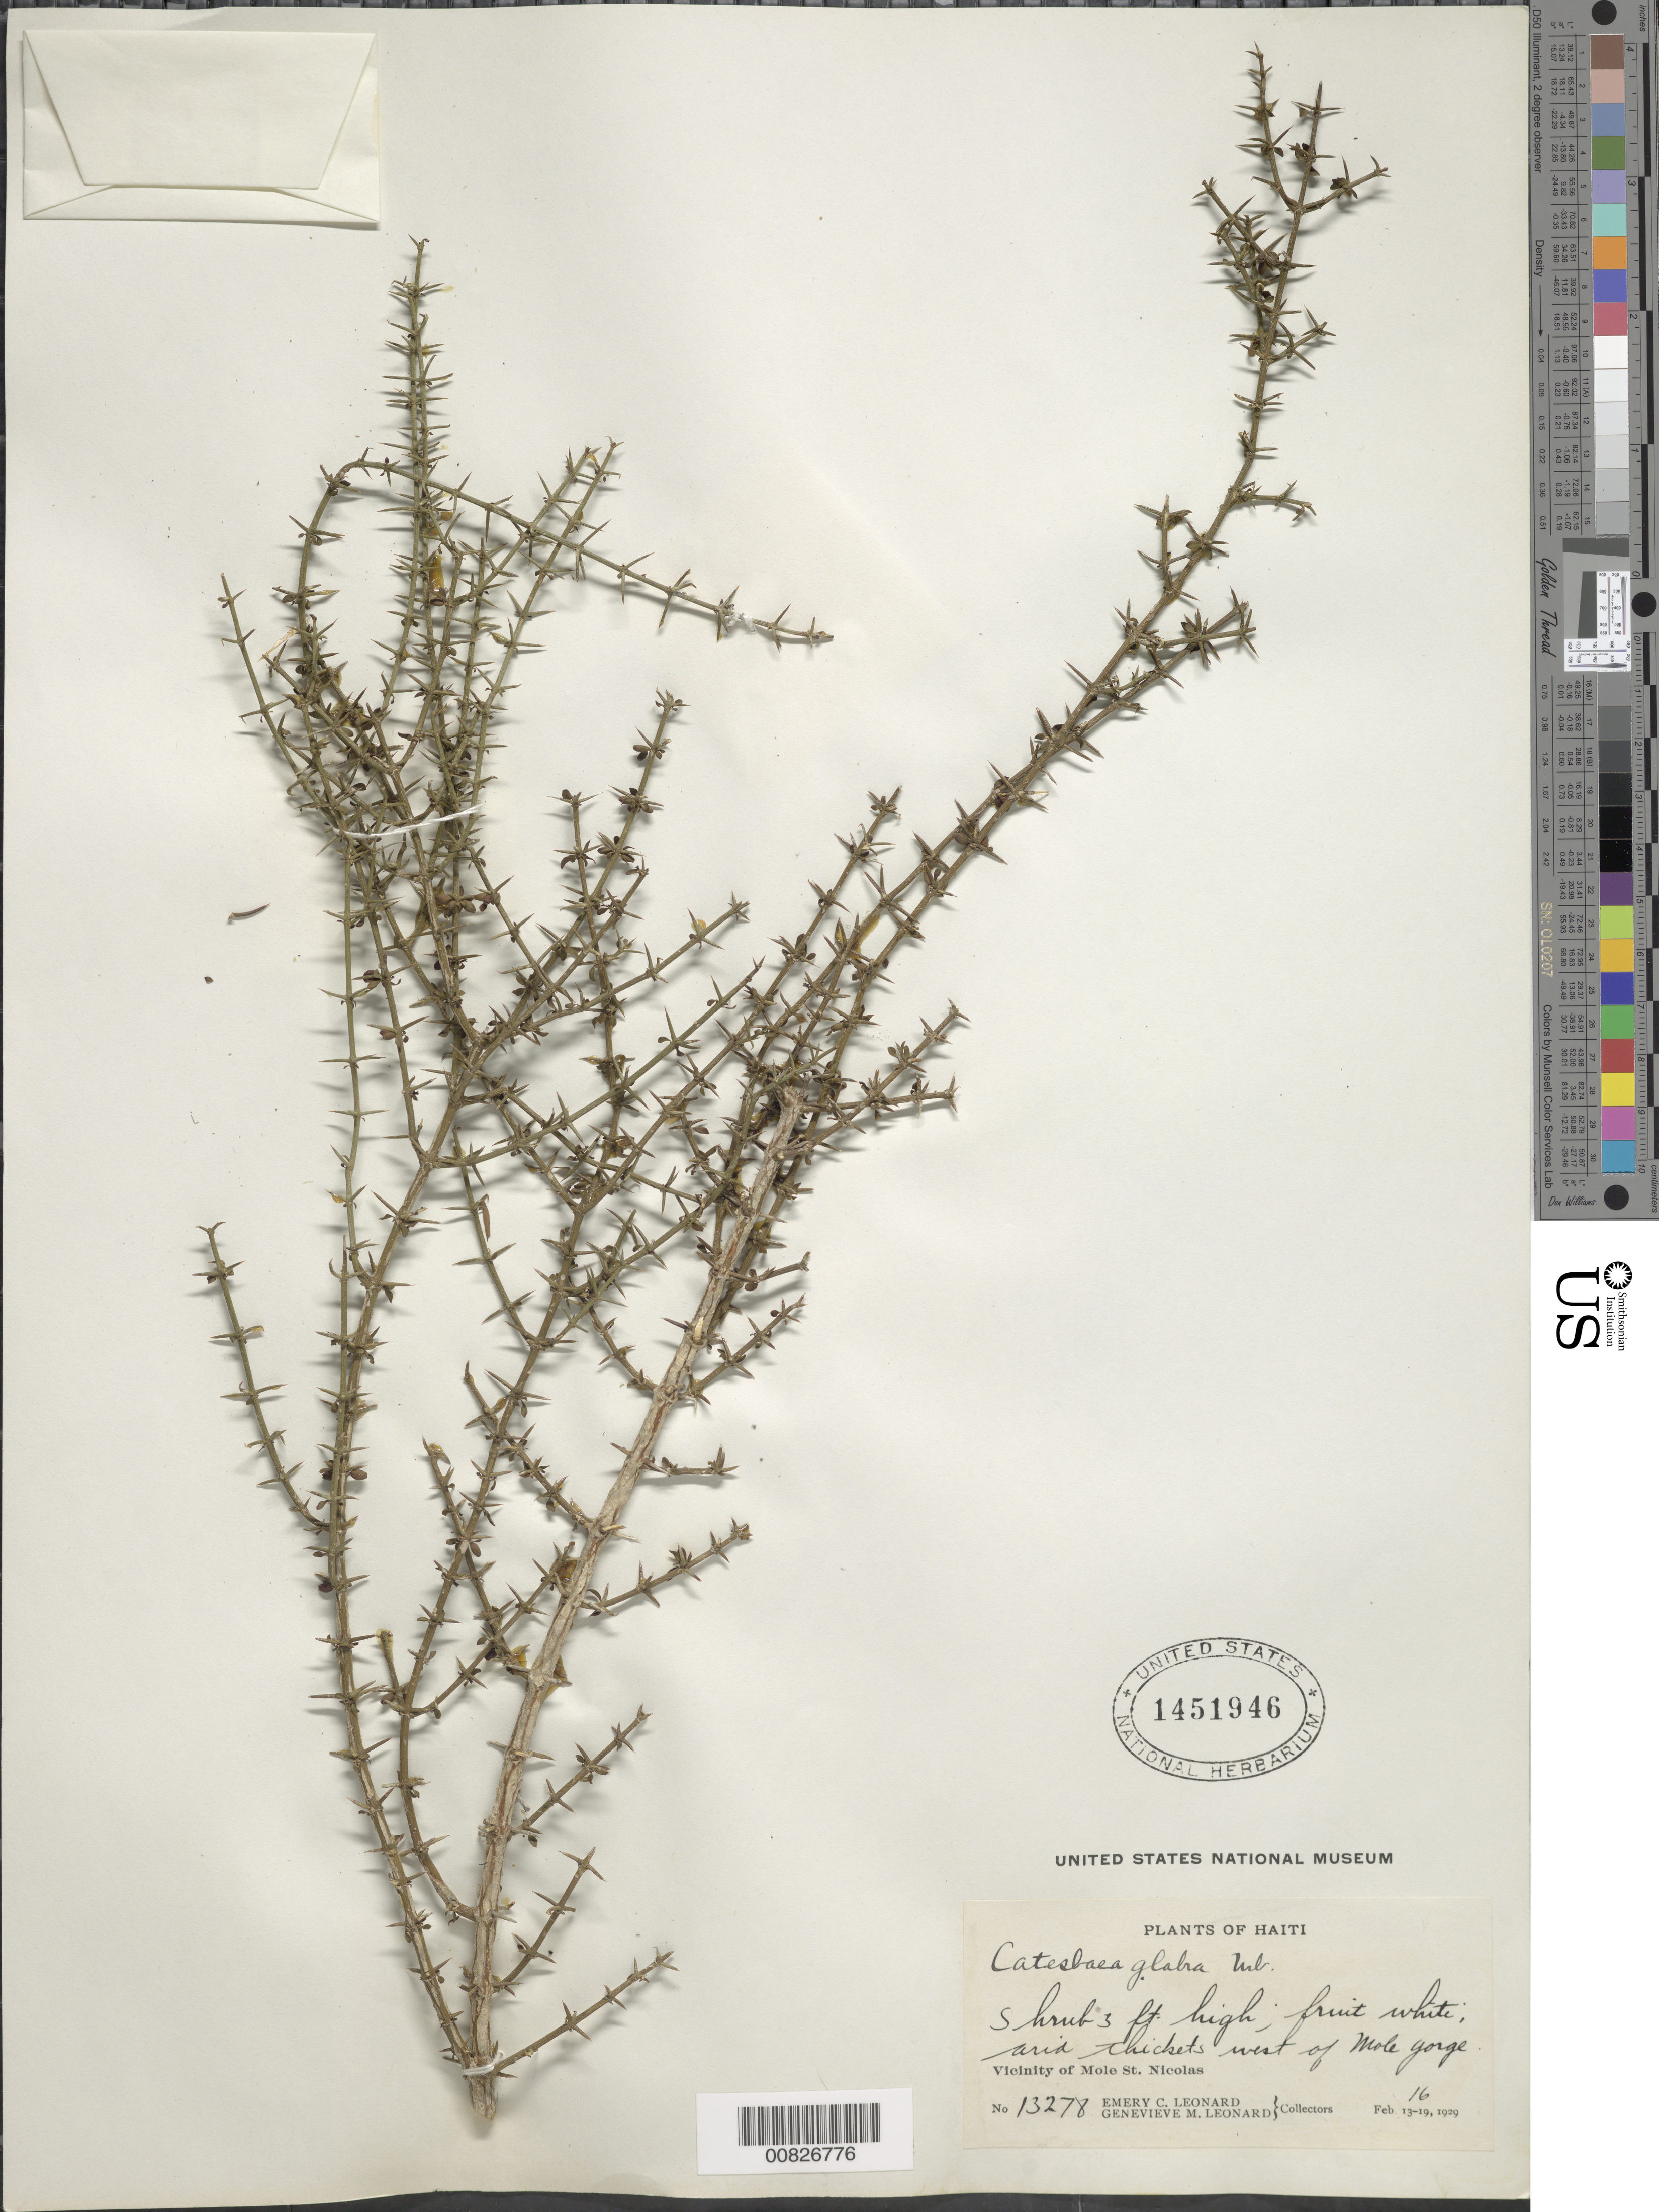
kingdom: Plantae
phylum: Tracheophyta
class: Magnoliopsida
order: Gentianales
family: Rubiaceae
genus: Catesbaea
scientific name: Catesbaea glabra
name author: Urb.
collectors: E. C. Leonard & G. M. Leonard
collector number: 13278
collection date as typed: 16 Feb 1929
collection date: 1929-02-16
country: Haiti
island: Hispaniola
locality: Mole St. Nicolas, W of Mole Gorge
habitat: Arid thickets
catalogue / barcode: US 1451946